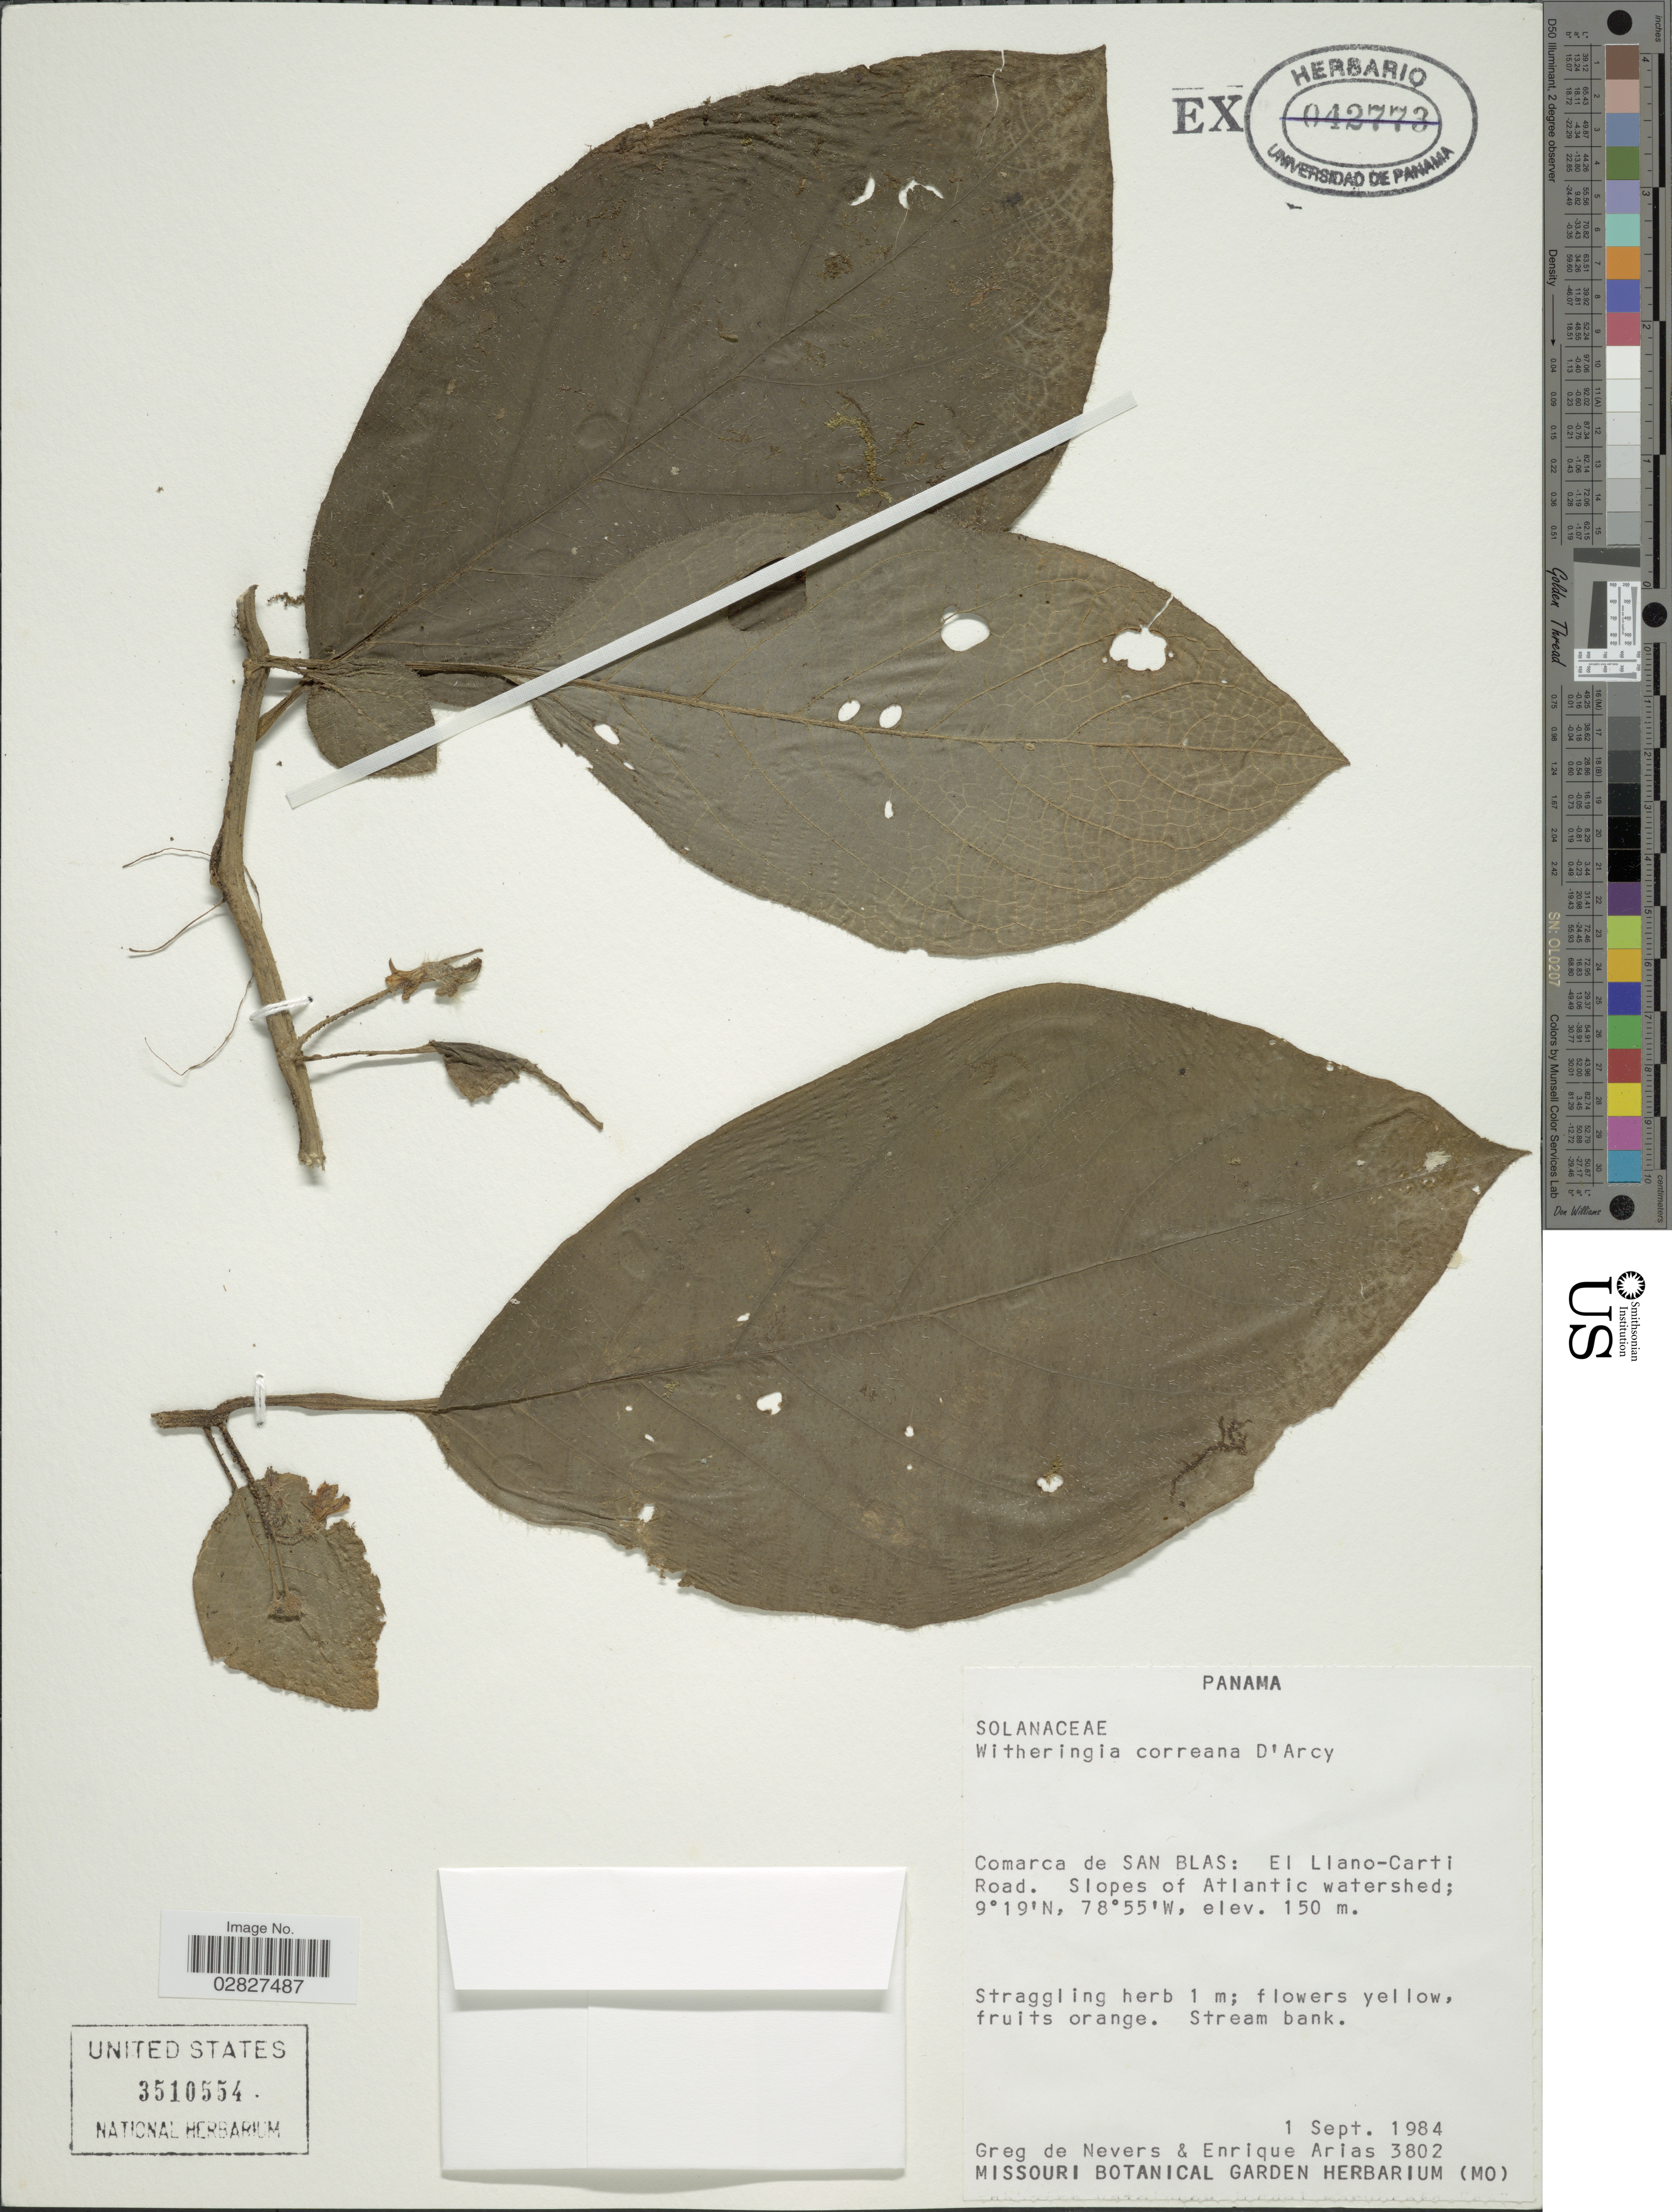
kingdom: Plantae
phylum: Tracheophyta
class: Magnoliopsida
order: Solanales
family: Solanaceae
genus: Witheringia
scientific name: Witheringia correana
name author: D'Arcy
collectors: G. C. de Nevers & E. Arias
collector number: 3802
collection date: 1984-09-01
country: Panama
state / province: Kuna Yala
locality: Comarca de San Blas: El Llano-Carti Road. Slopes of Atlantic watershed.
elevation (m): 150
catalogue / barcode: US 3510554